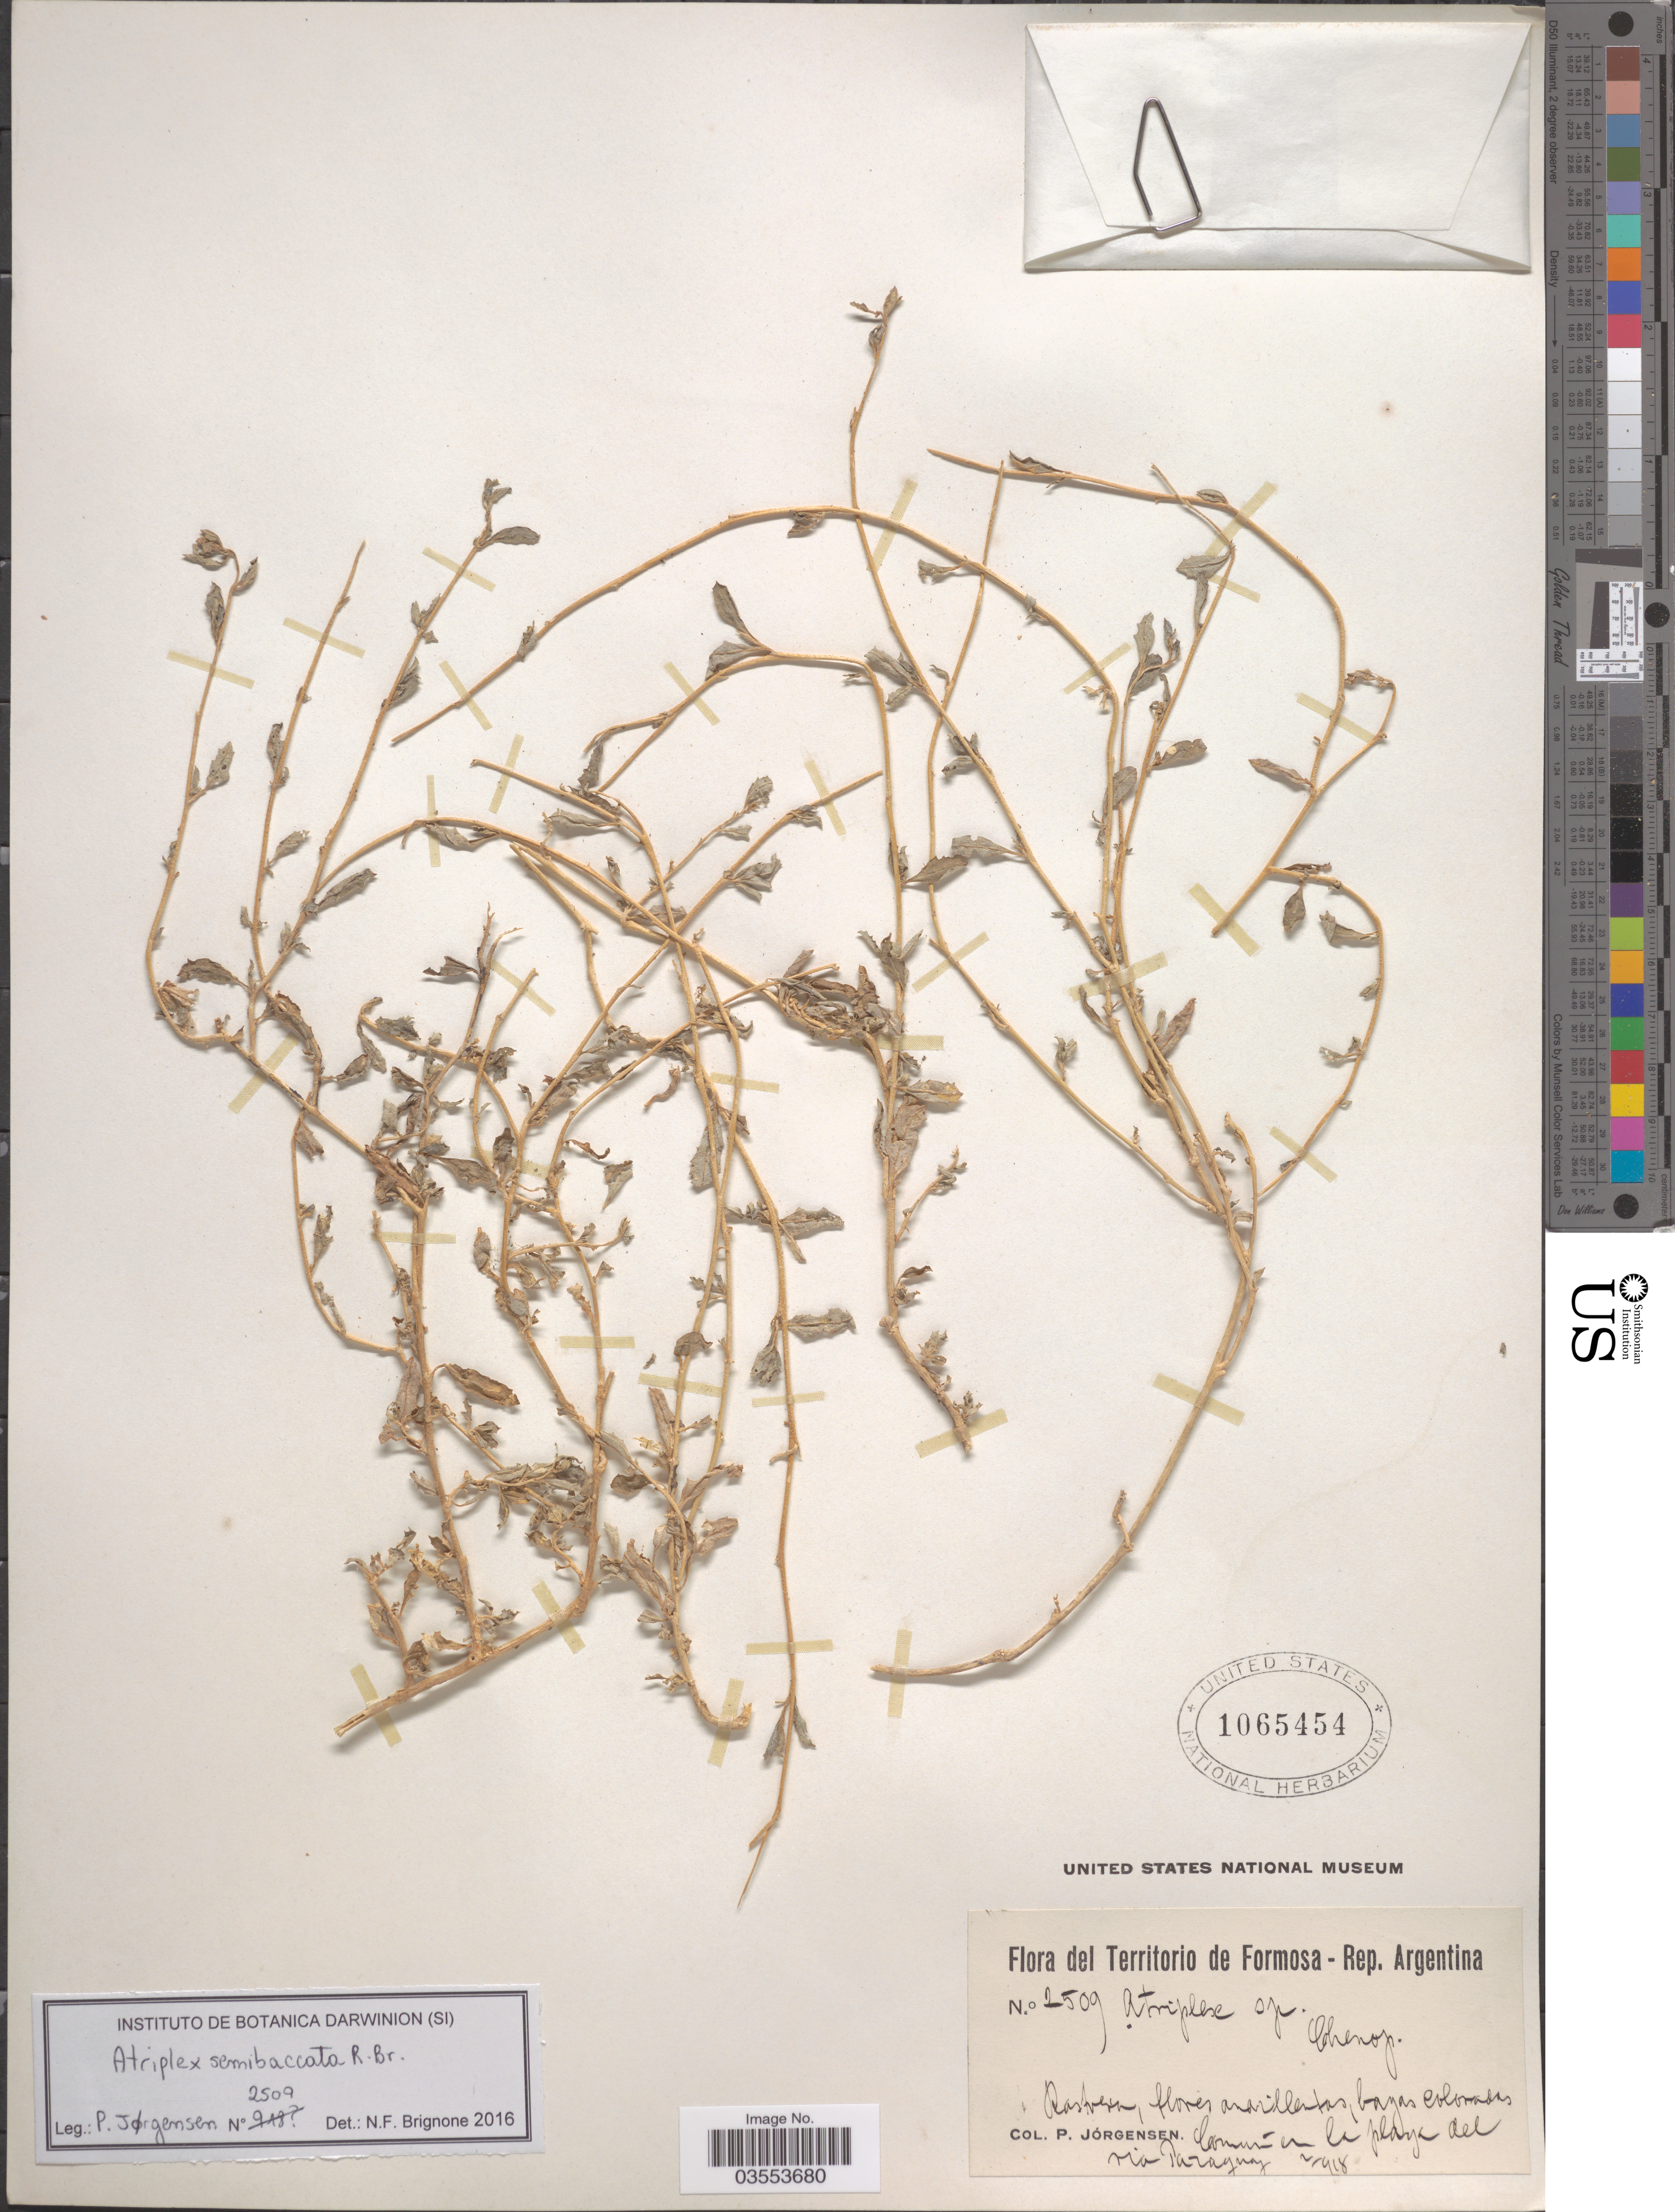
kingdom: Plantae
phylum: Tracheophyta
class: Magnoliopsida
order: Caryophyllales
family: Amaranthaceae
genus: Atriplex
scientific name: Atriplex sp.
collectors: P. Jörgensen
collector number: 2509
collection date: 1918-02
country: Argentina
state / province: Formosa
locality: Comun en la playa del rio Paraguay.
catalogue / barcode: US 1065454